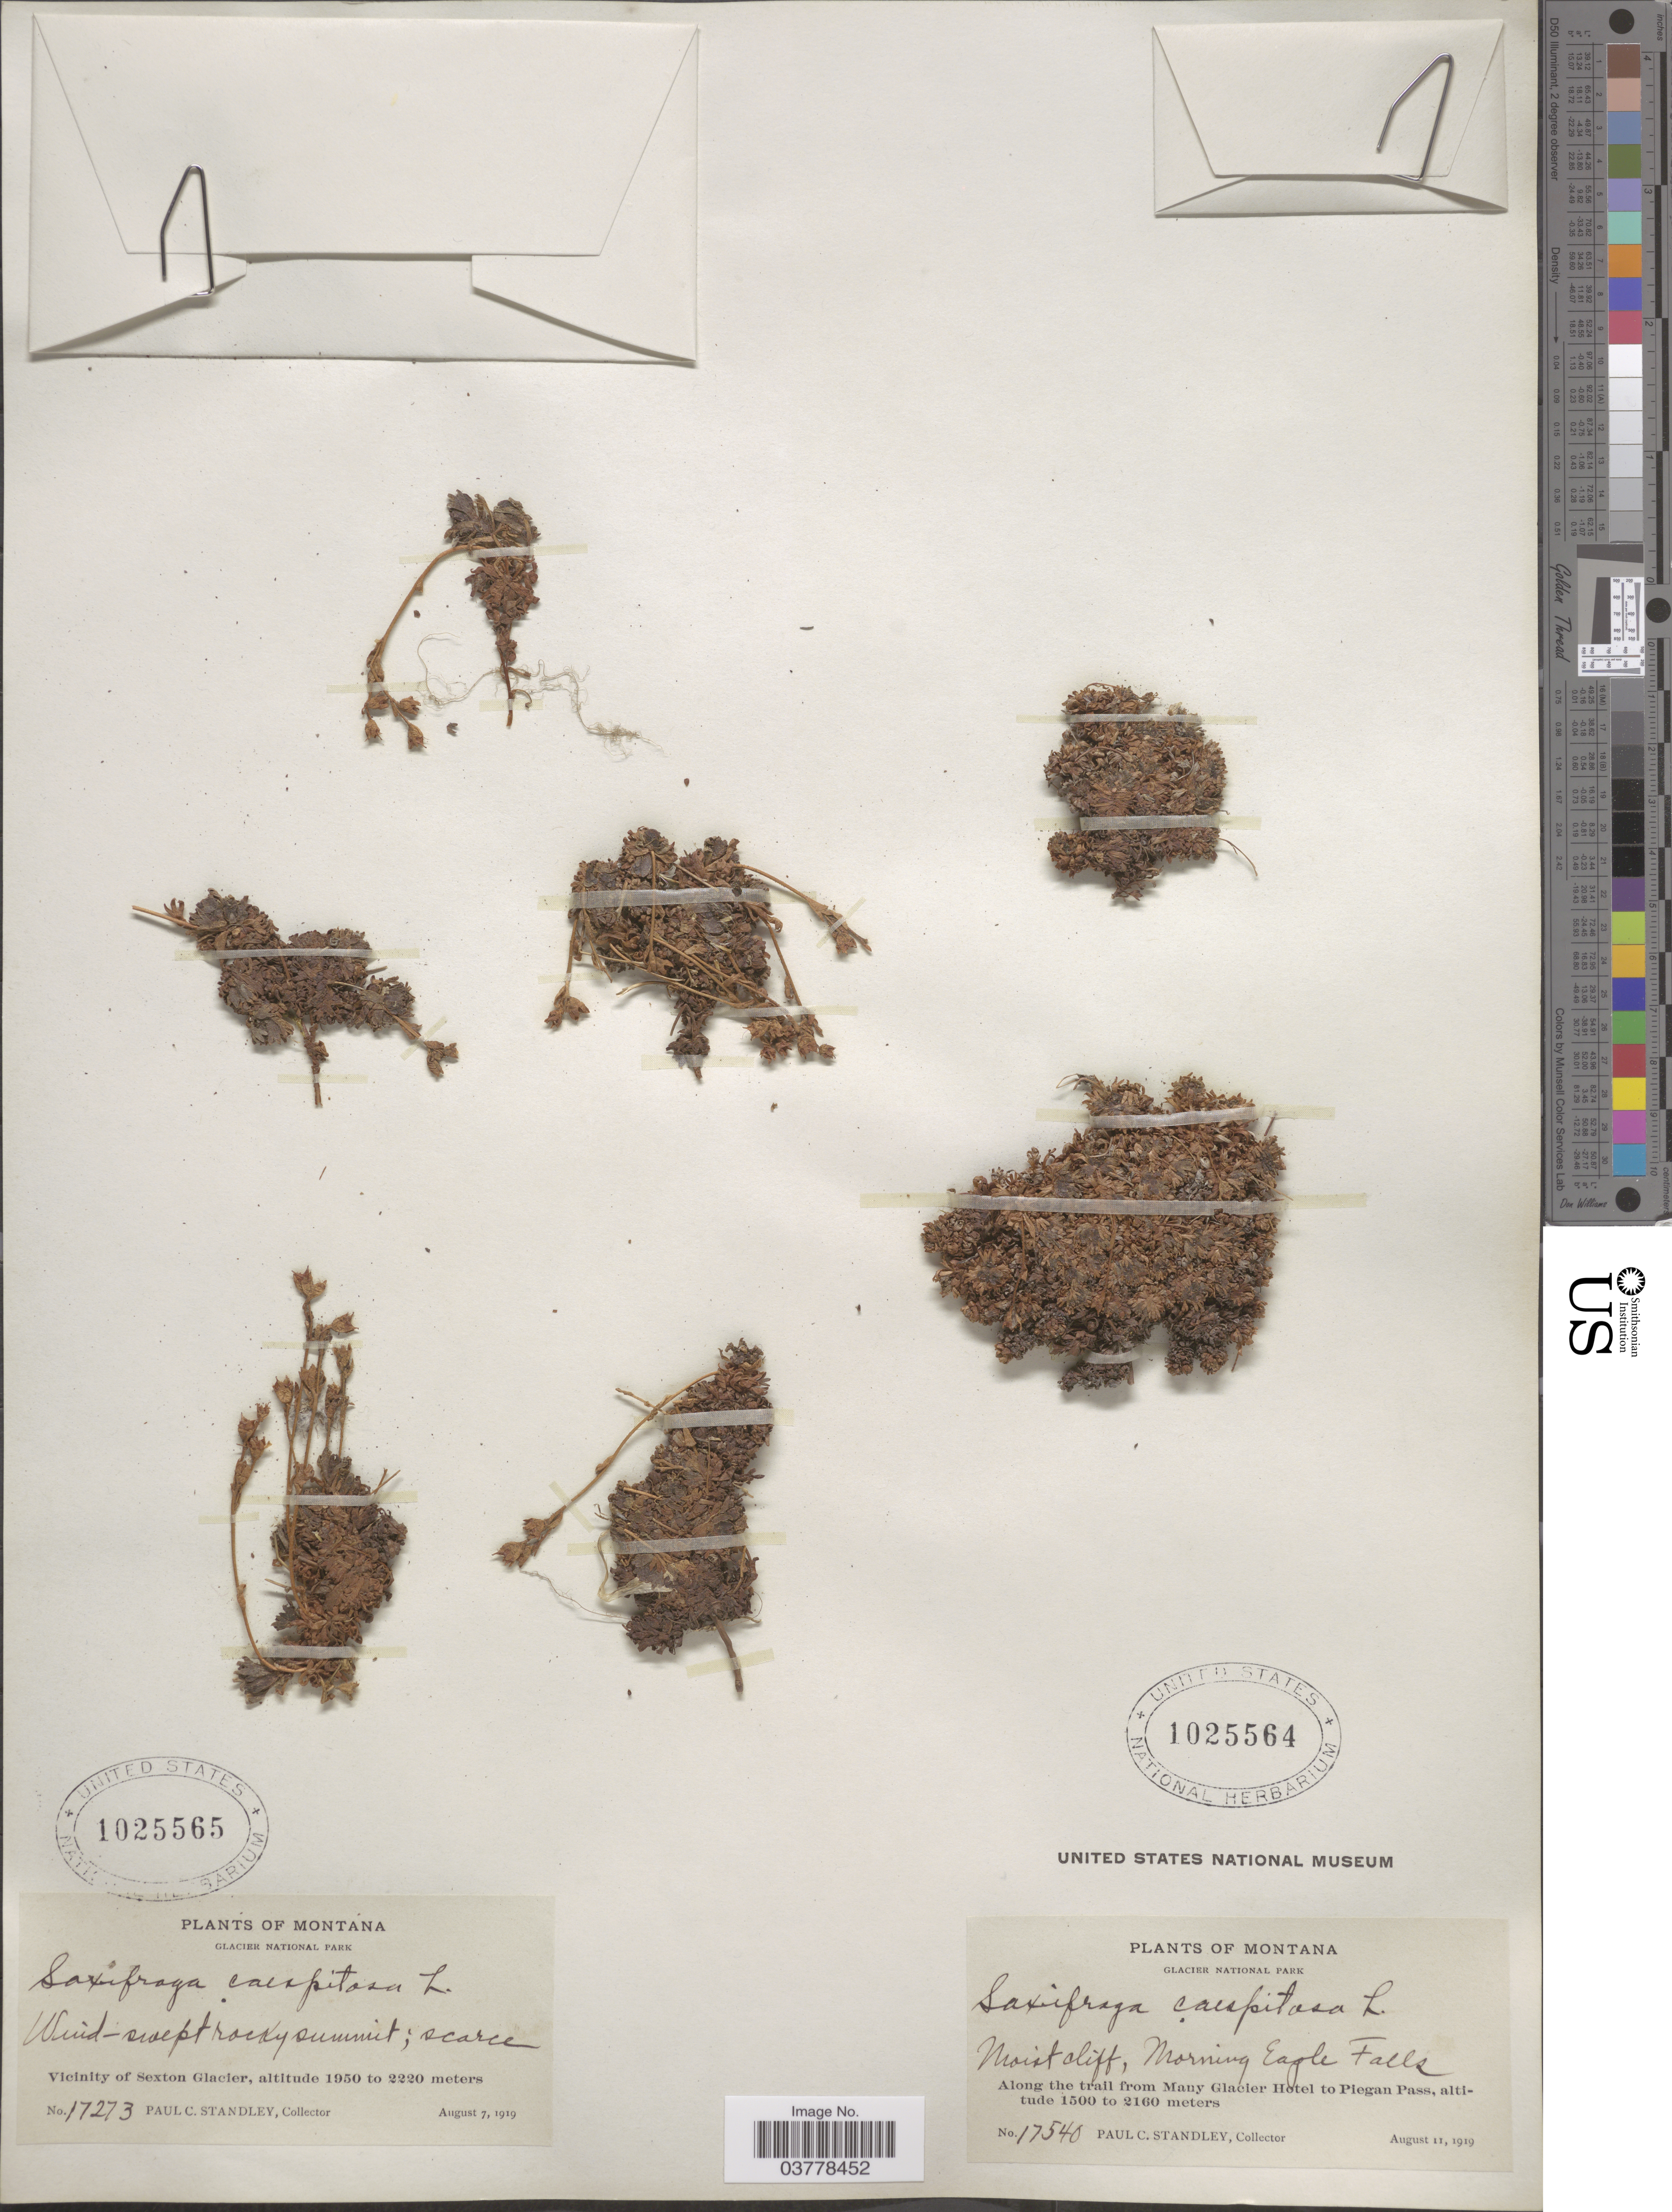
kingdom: Plantae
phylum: Tracheophyta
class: Magnoliopsida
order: Saxifragales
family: Saxifragaceae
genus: Saxifraga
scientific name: Saxifraga caespitosa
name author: L.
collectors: P. C. Standley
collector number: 17273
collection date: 1919-08-07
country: United States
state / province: Montana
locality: Glacier National Park. Vicinity of Sexton Glacier.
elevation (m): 1950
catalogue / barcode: US 1025565